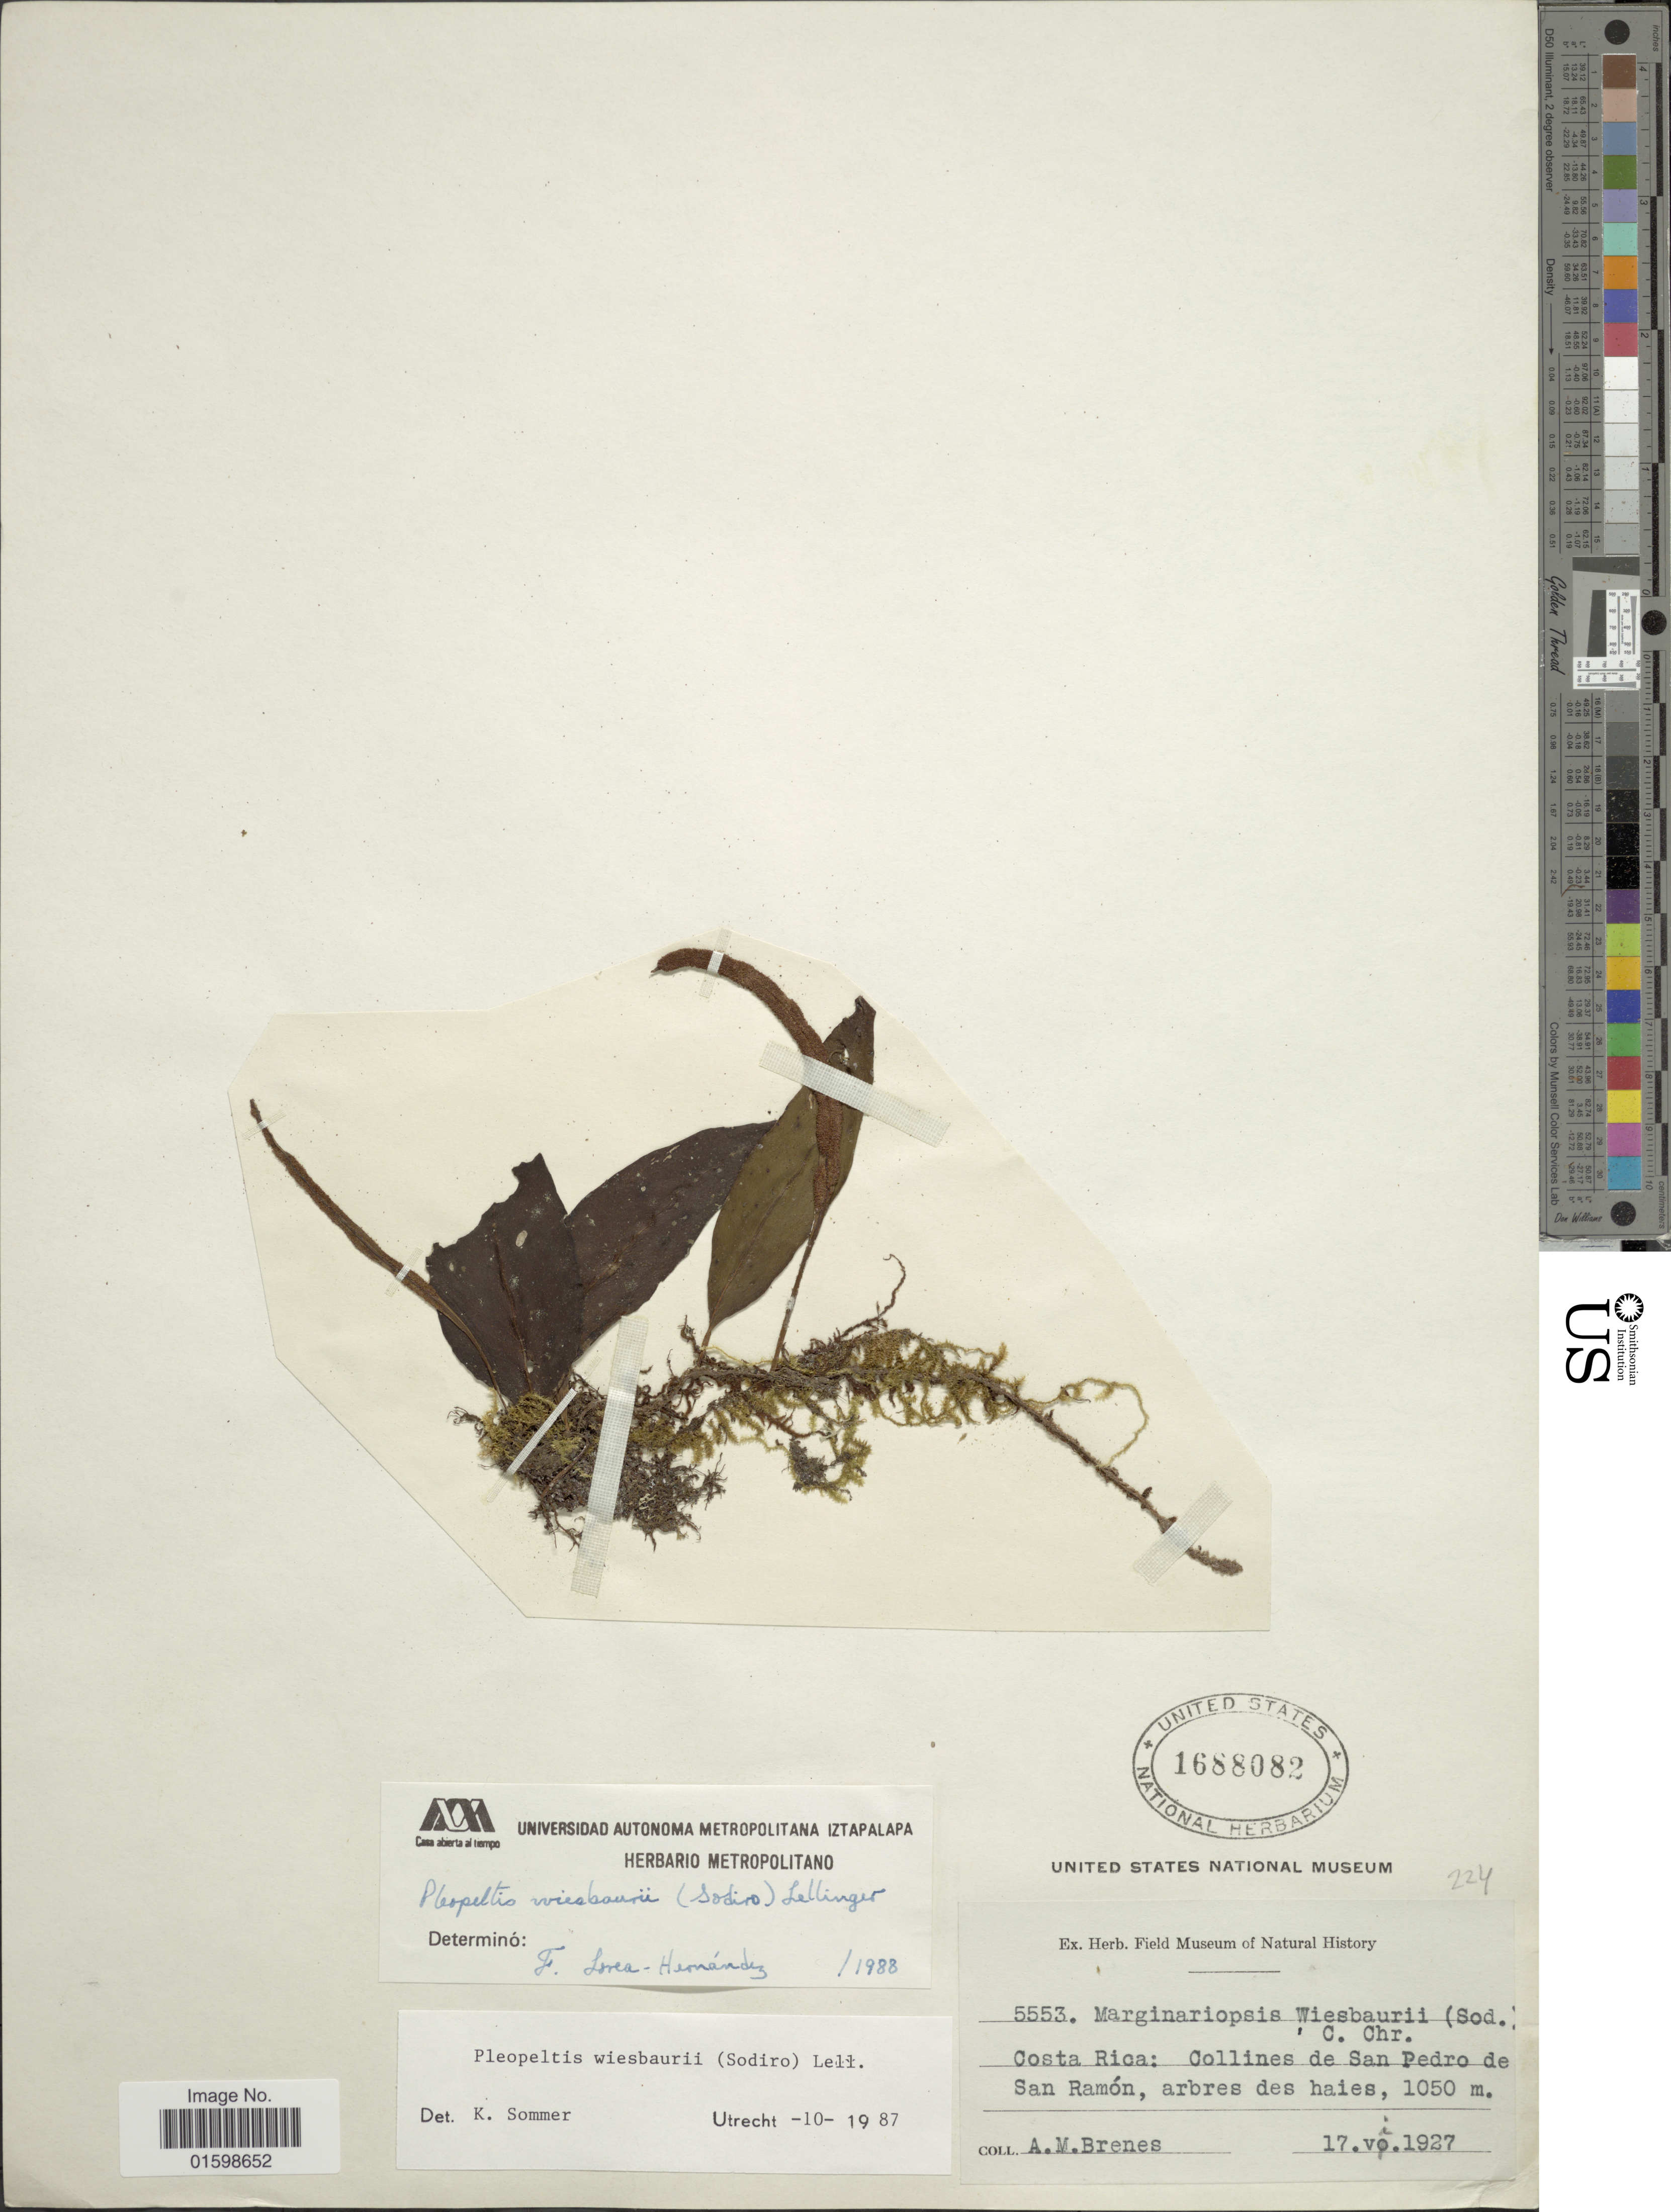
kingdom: Plantae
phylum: Tracheophyta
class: Polypodiopsida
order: Polypodiales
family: Polypodiaceae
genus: Pleopeltis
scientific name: Pleopeltis wiesbaurii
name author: (Sodiro) Lellinger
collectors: A. Brenes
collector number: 5553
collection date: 1927-06-17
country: Costa Rica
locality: Coolines de San Pedro de San Ramón, arbres des haies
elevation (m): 1050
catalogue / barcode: US 1688082